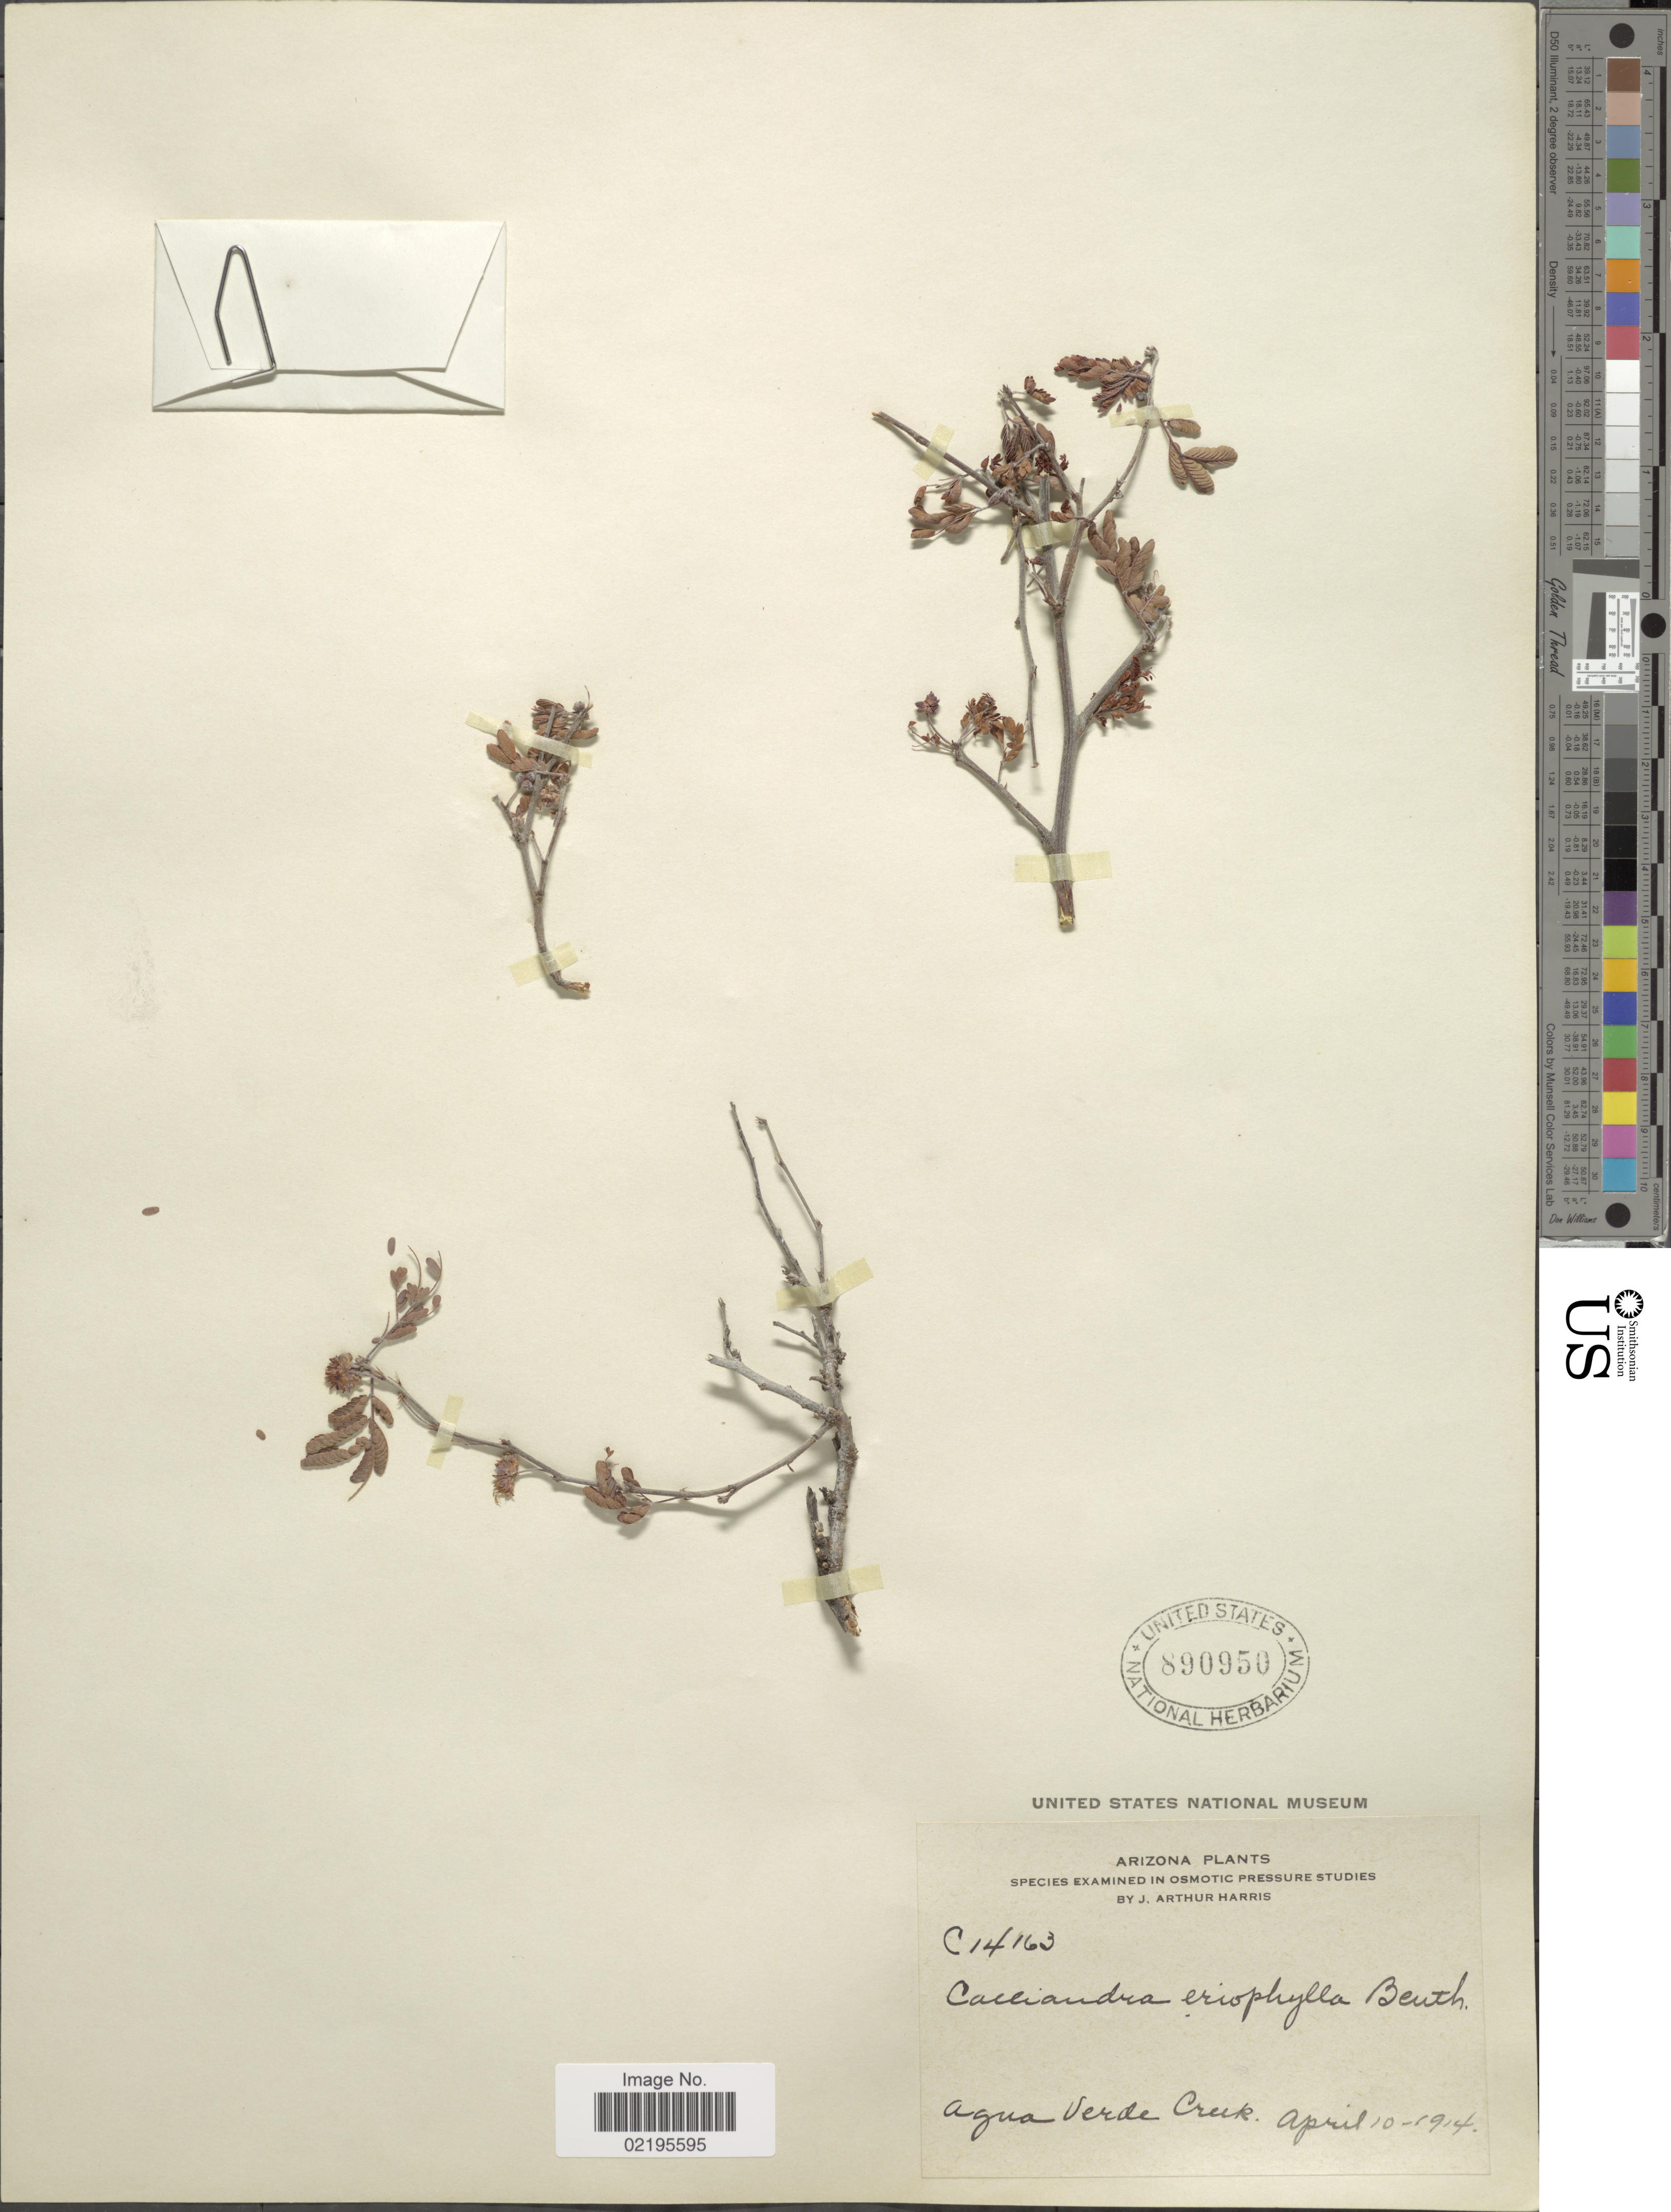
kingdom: Plantae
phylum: Tracheophyta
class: Magnoliopsida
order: Fabales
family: Fabaceae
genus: Calliandra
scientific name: Calliandra eriophylla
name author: Benth.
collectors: J. A. Harris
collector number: C14163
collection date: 1914-04-10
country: United States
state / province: Arizona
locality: Agua Verde Creek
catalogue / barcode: US 890950